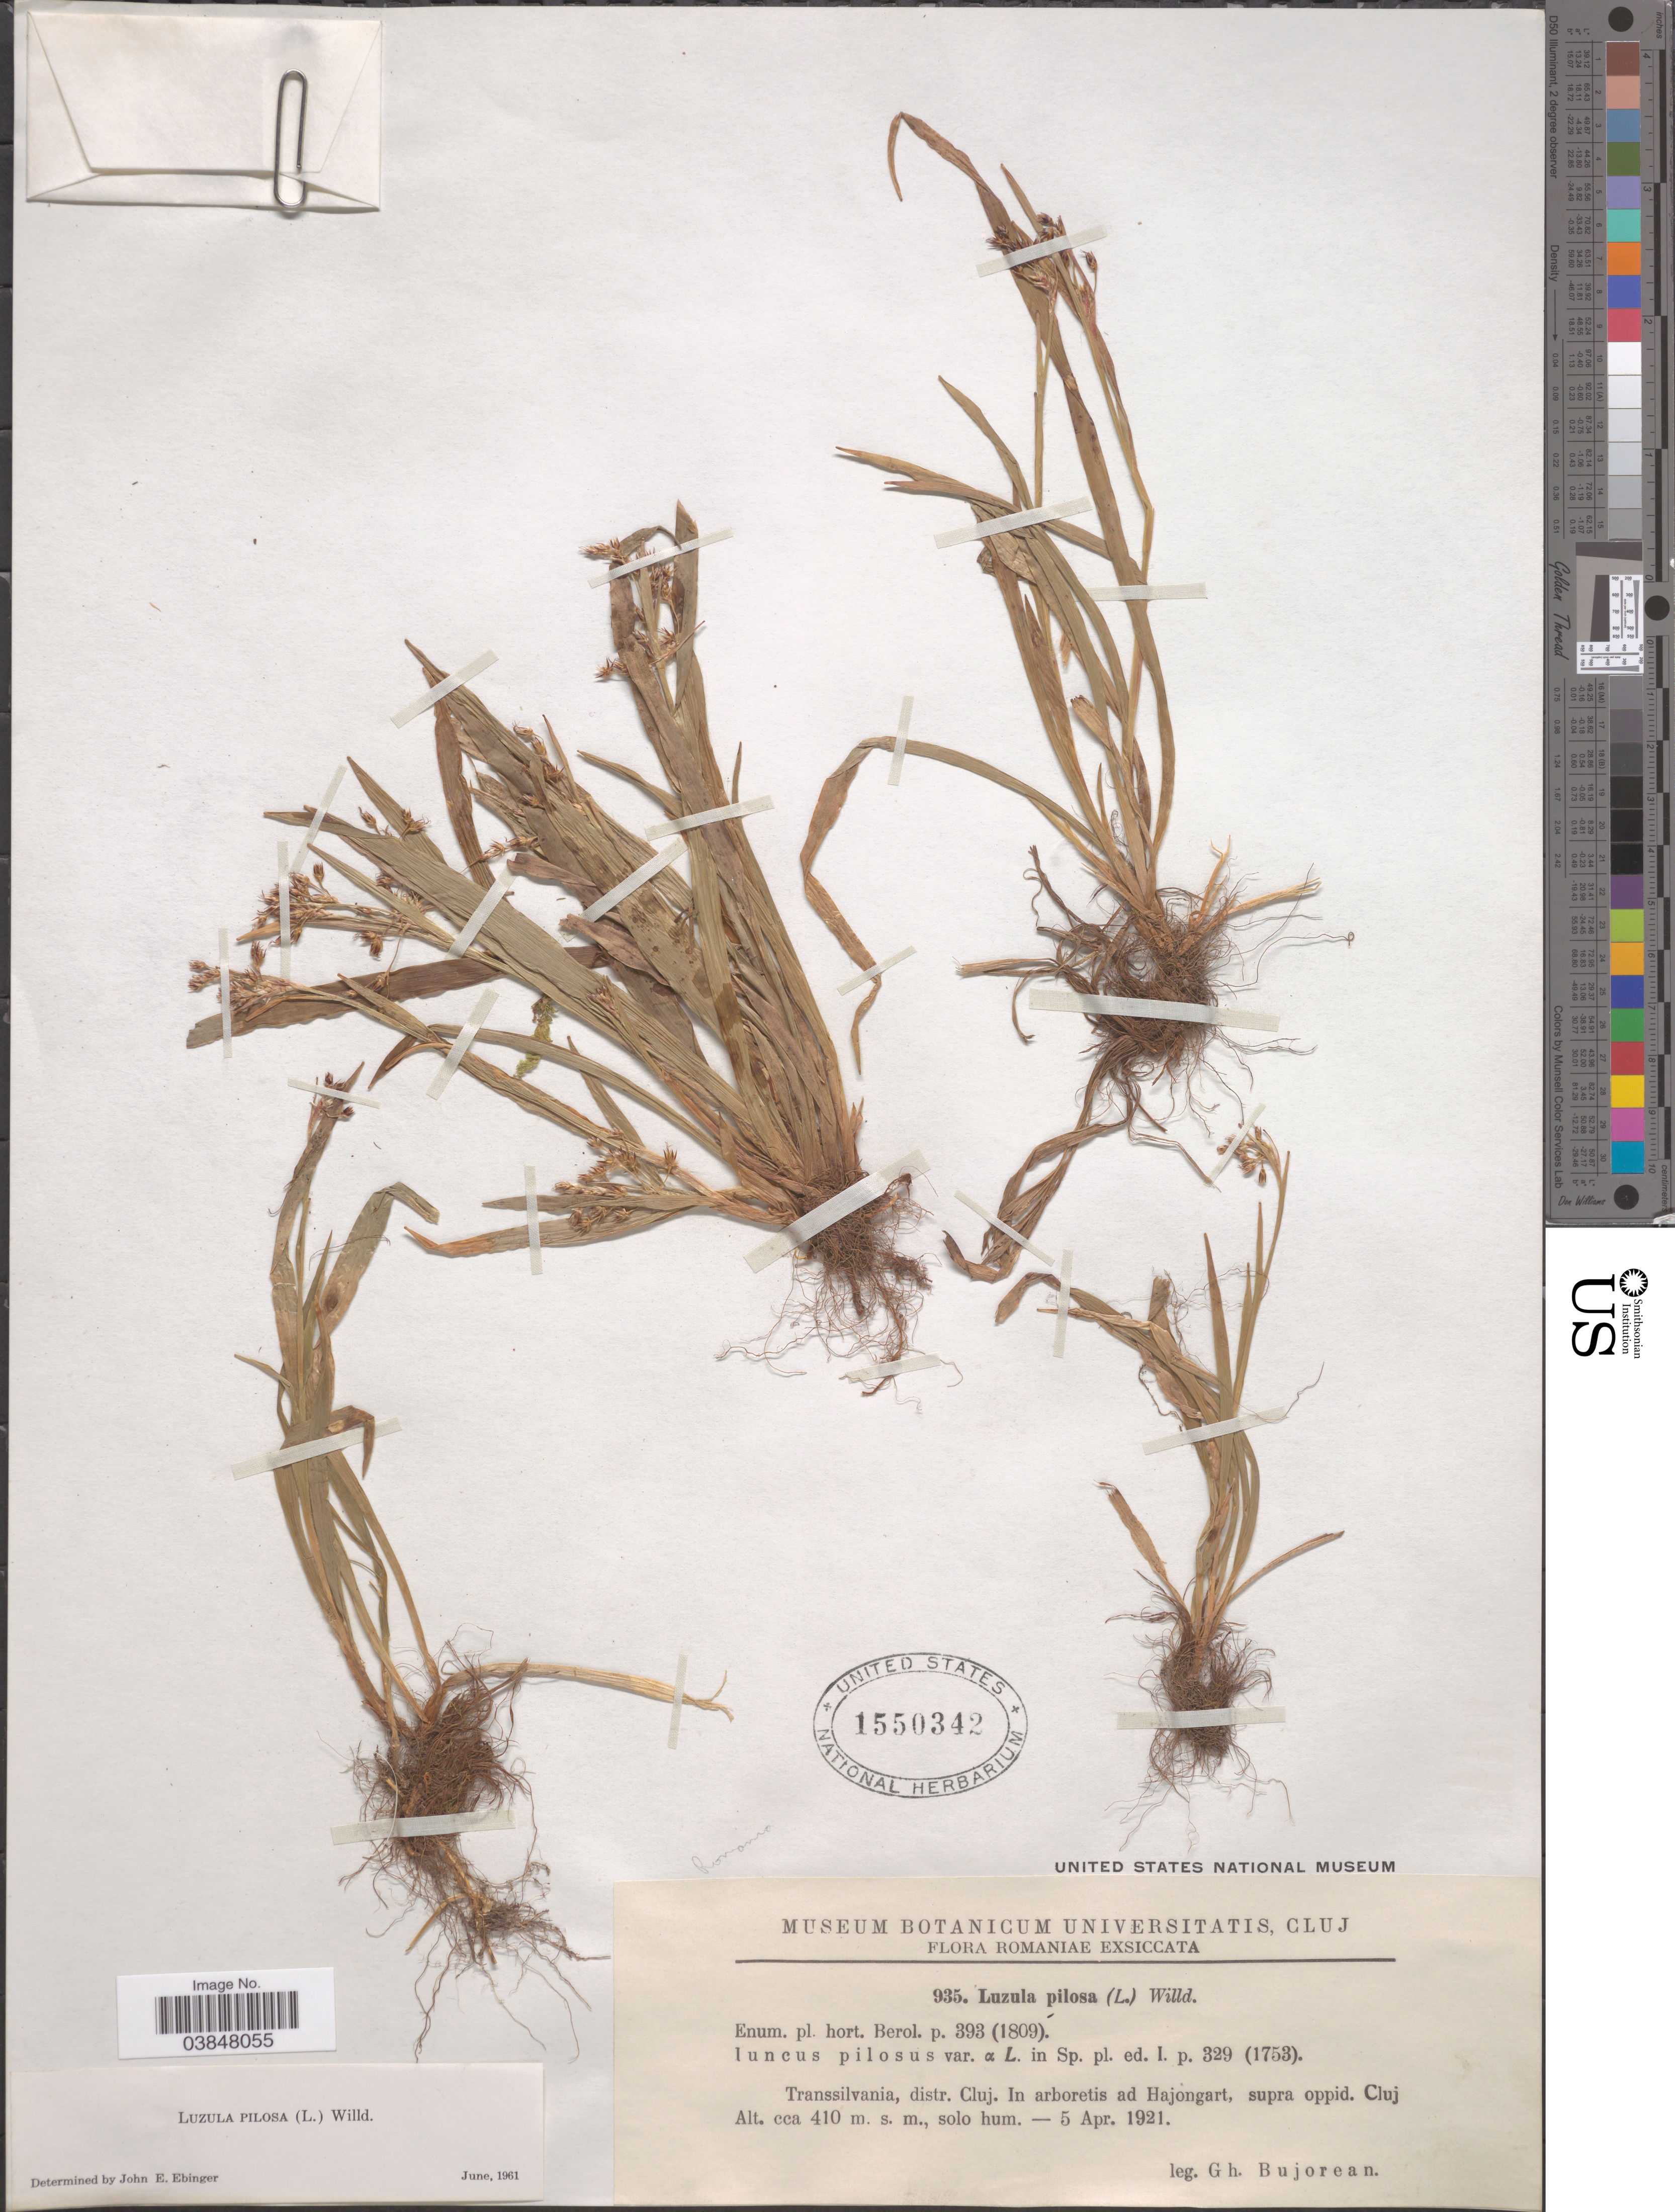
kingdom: Plantae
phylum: Tracheophyta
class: Liliopsida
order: Poales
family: Juncaceae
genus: Luzula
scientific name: Luzula pilosa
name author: (L.) Willd.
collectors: G. Bujorean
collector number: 935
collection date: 1921-04-05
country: Romania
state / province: Cluj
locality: Transsilvania, distr. Cluj. In arboretis ad Hajongart, supra oppid. Cluj.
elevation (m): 410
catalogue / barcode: US 1550342